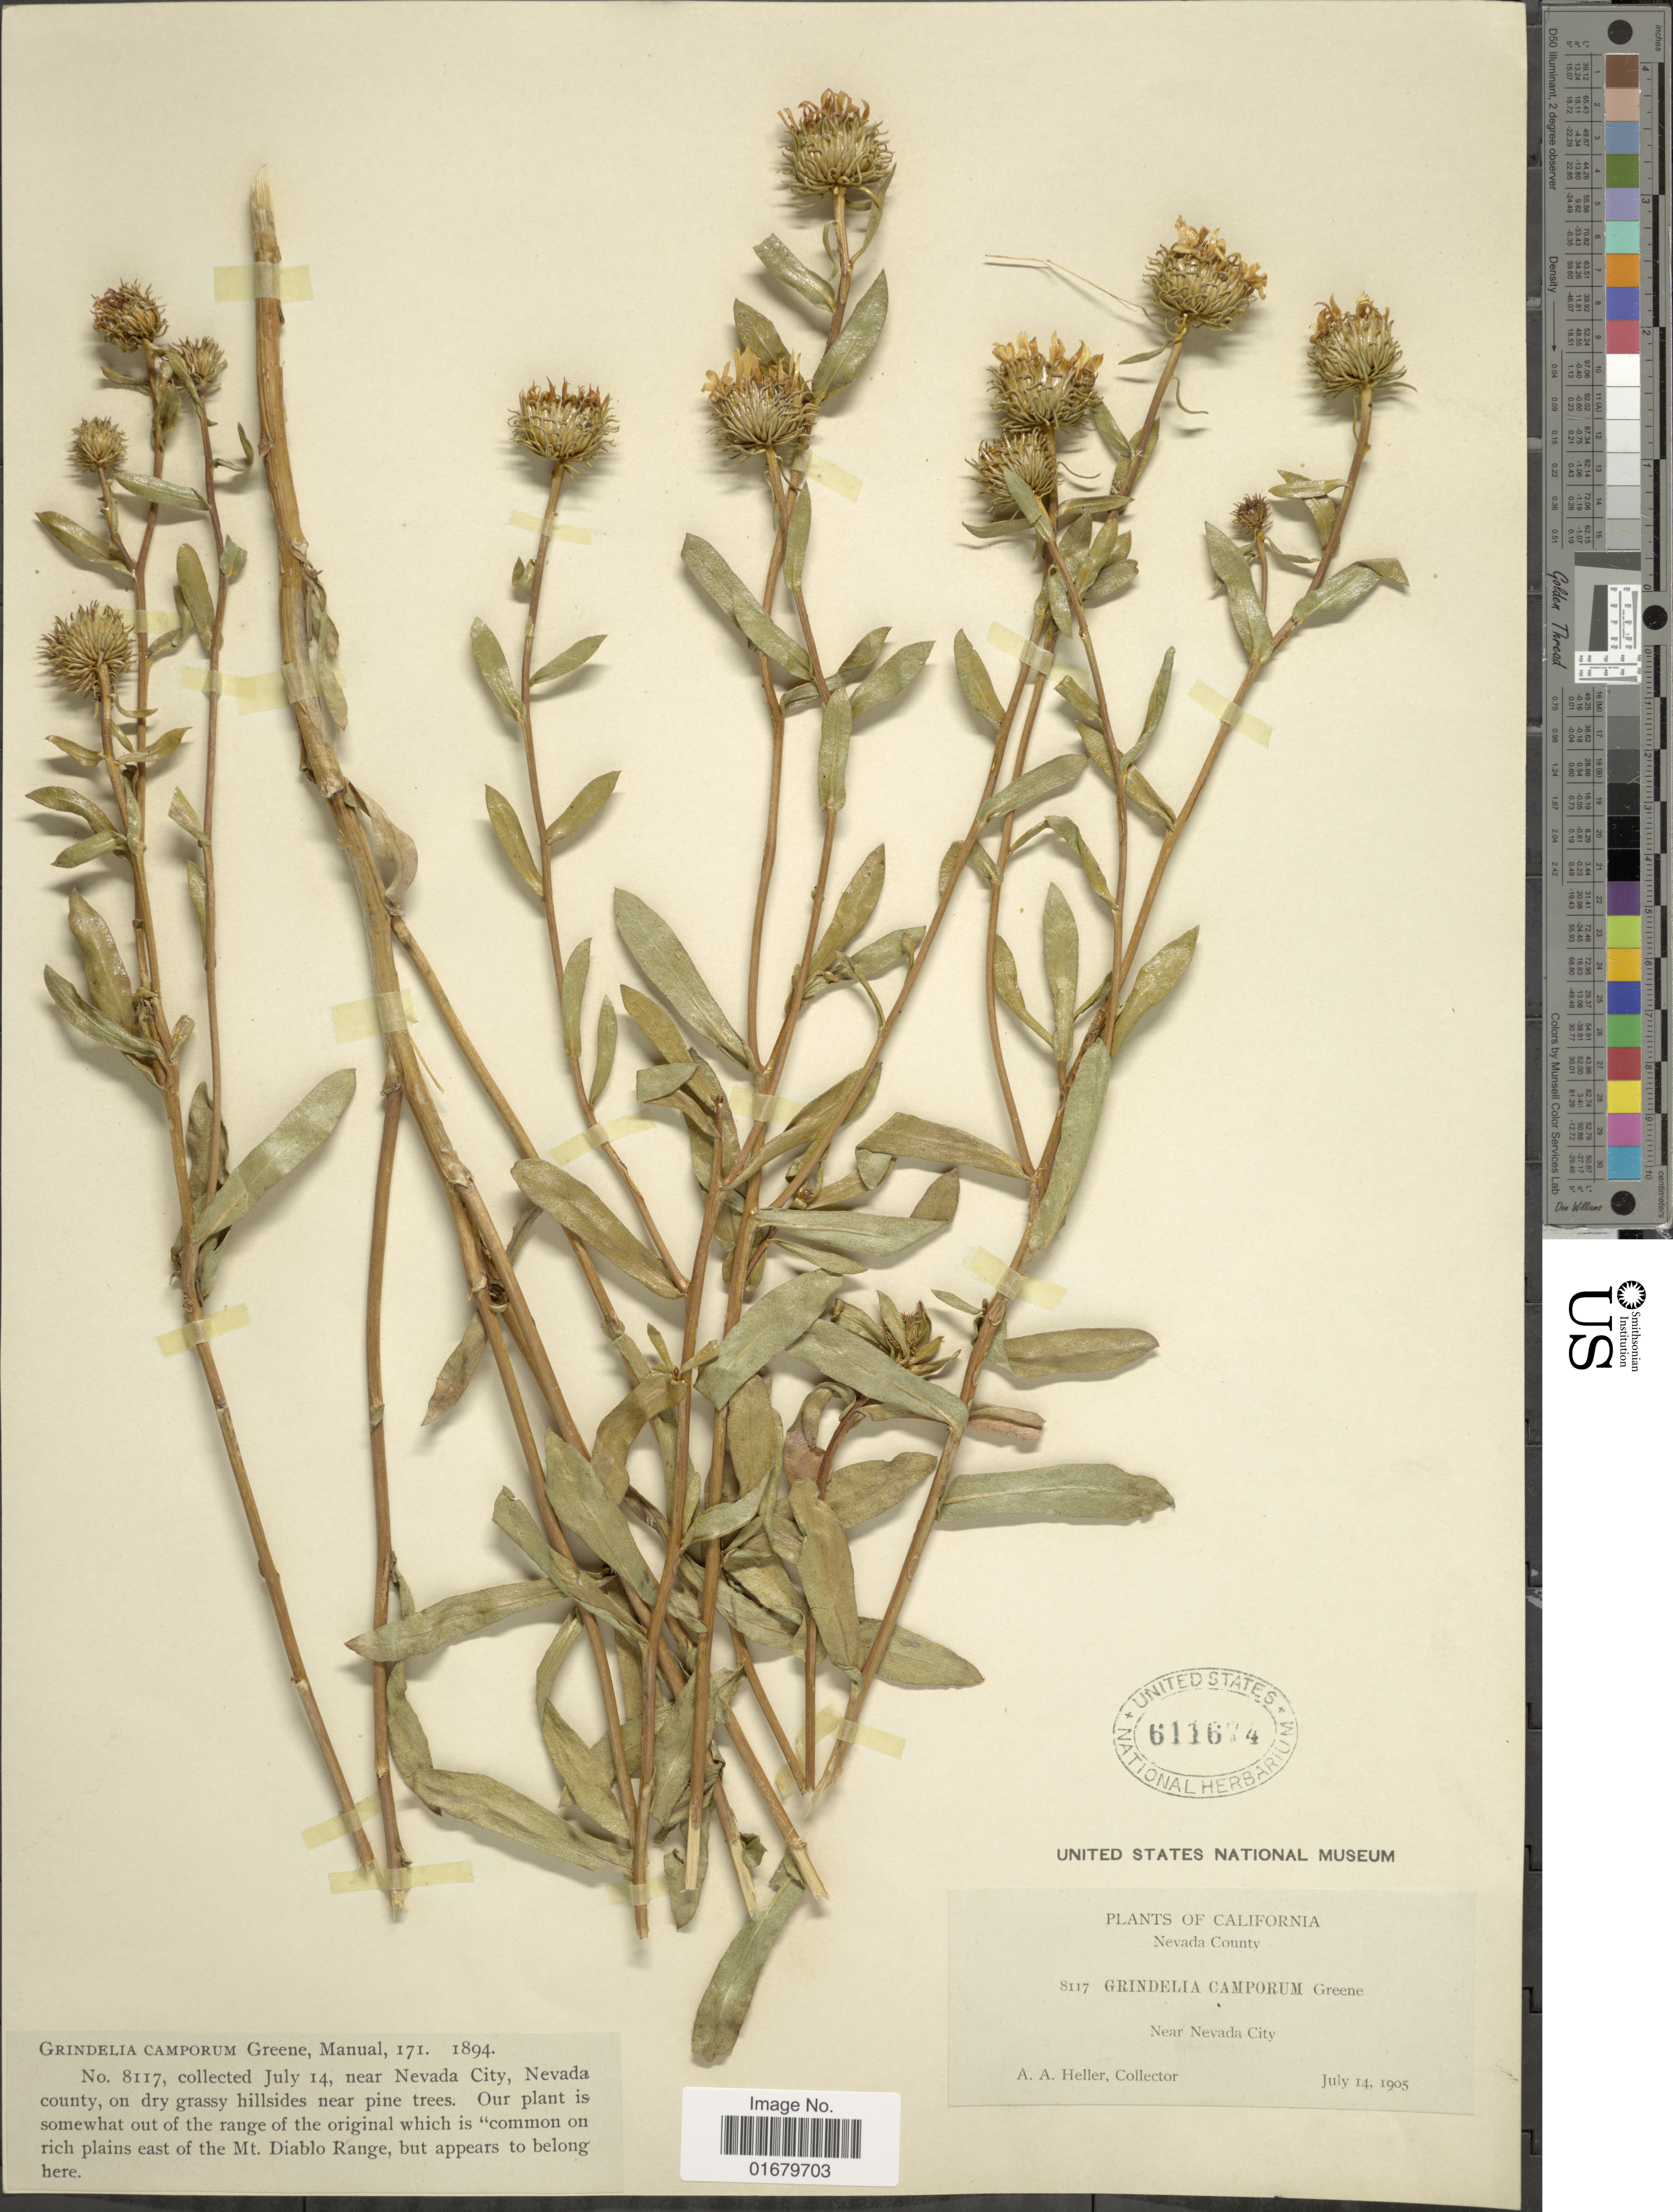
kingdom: Plantae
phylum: Tracheophyta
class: Magnoliopsida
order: Asterales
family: Asteraceae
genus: Grindelia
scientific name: Grindelia camporum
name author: Greene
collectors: A. A. Heller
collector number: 8117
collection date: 1905-07-14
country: United States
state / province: California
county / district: Nevada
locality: Nevada County, near Nevada City. on ricch plains east of the Mt. Diablo Range.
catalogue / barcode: US 611674